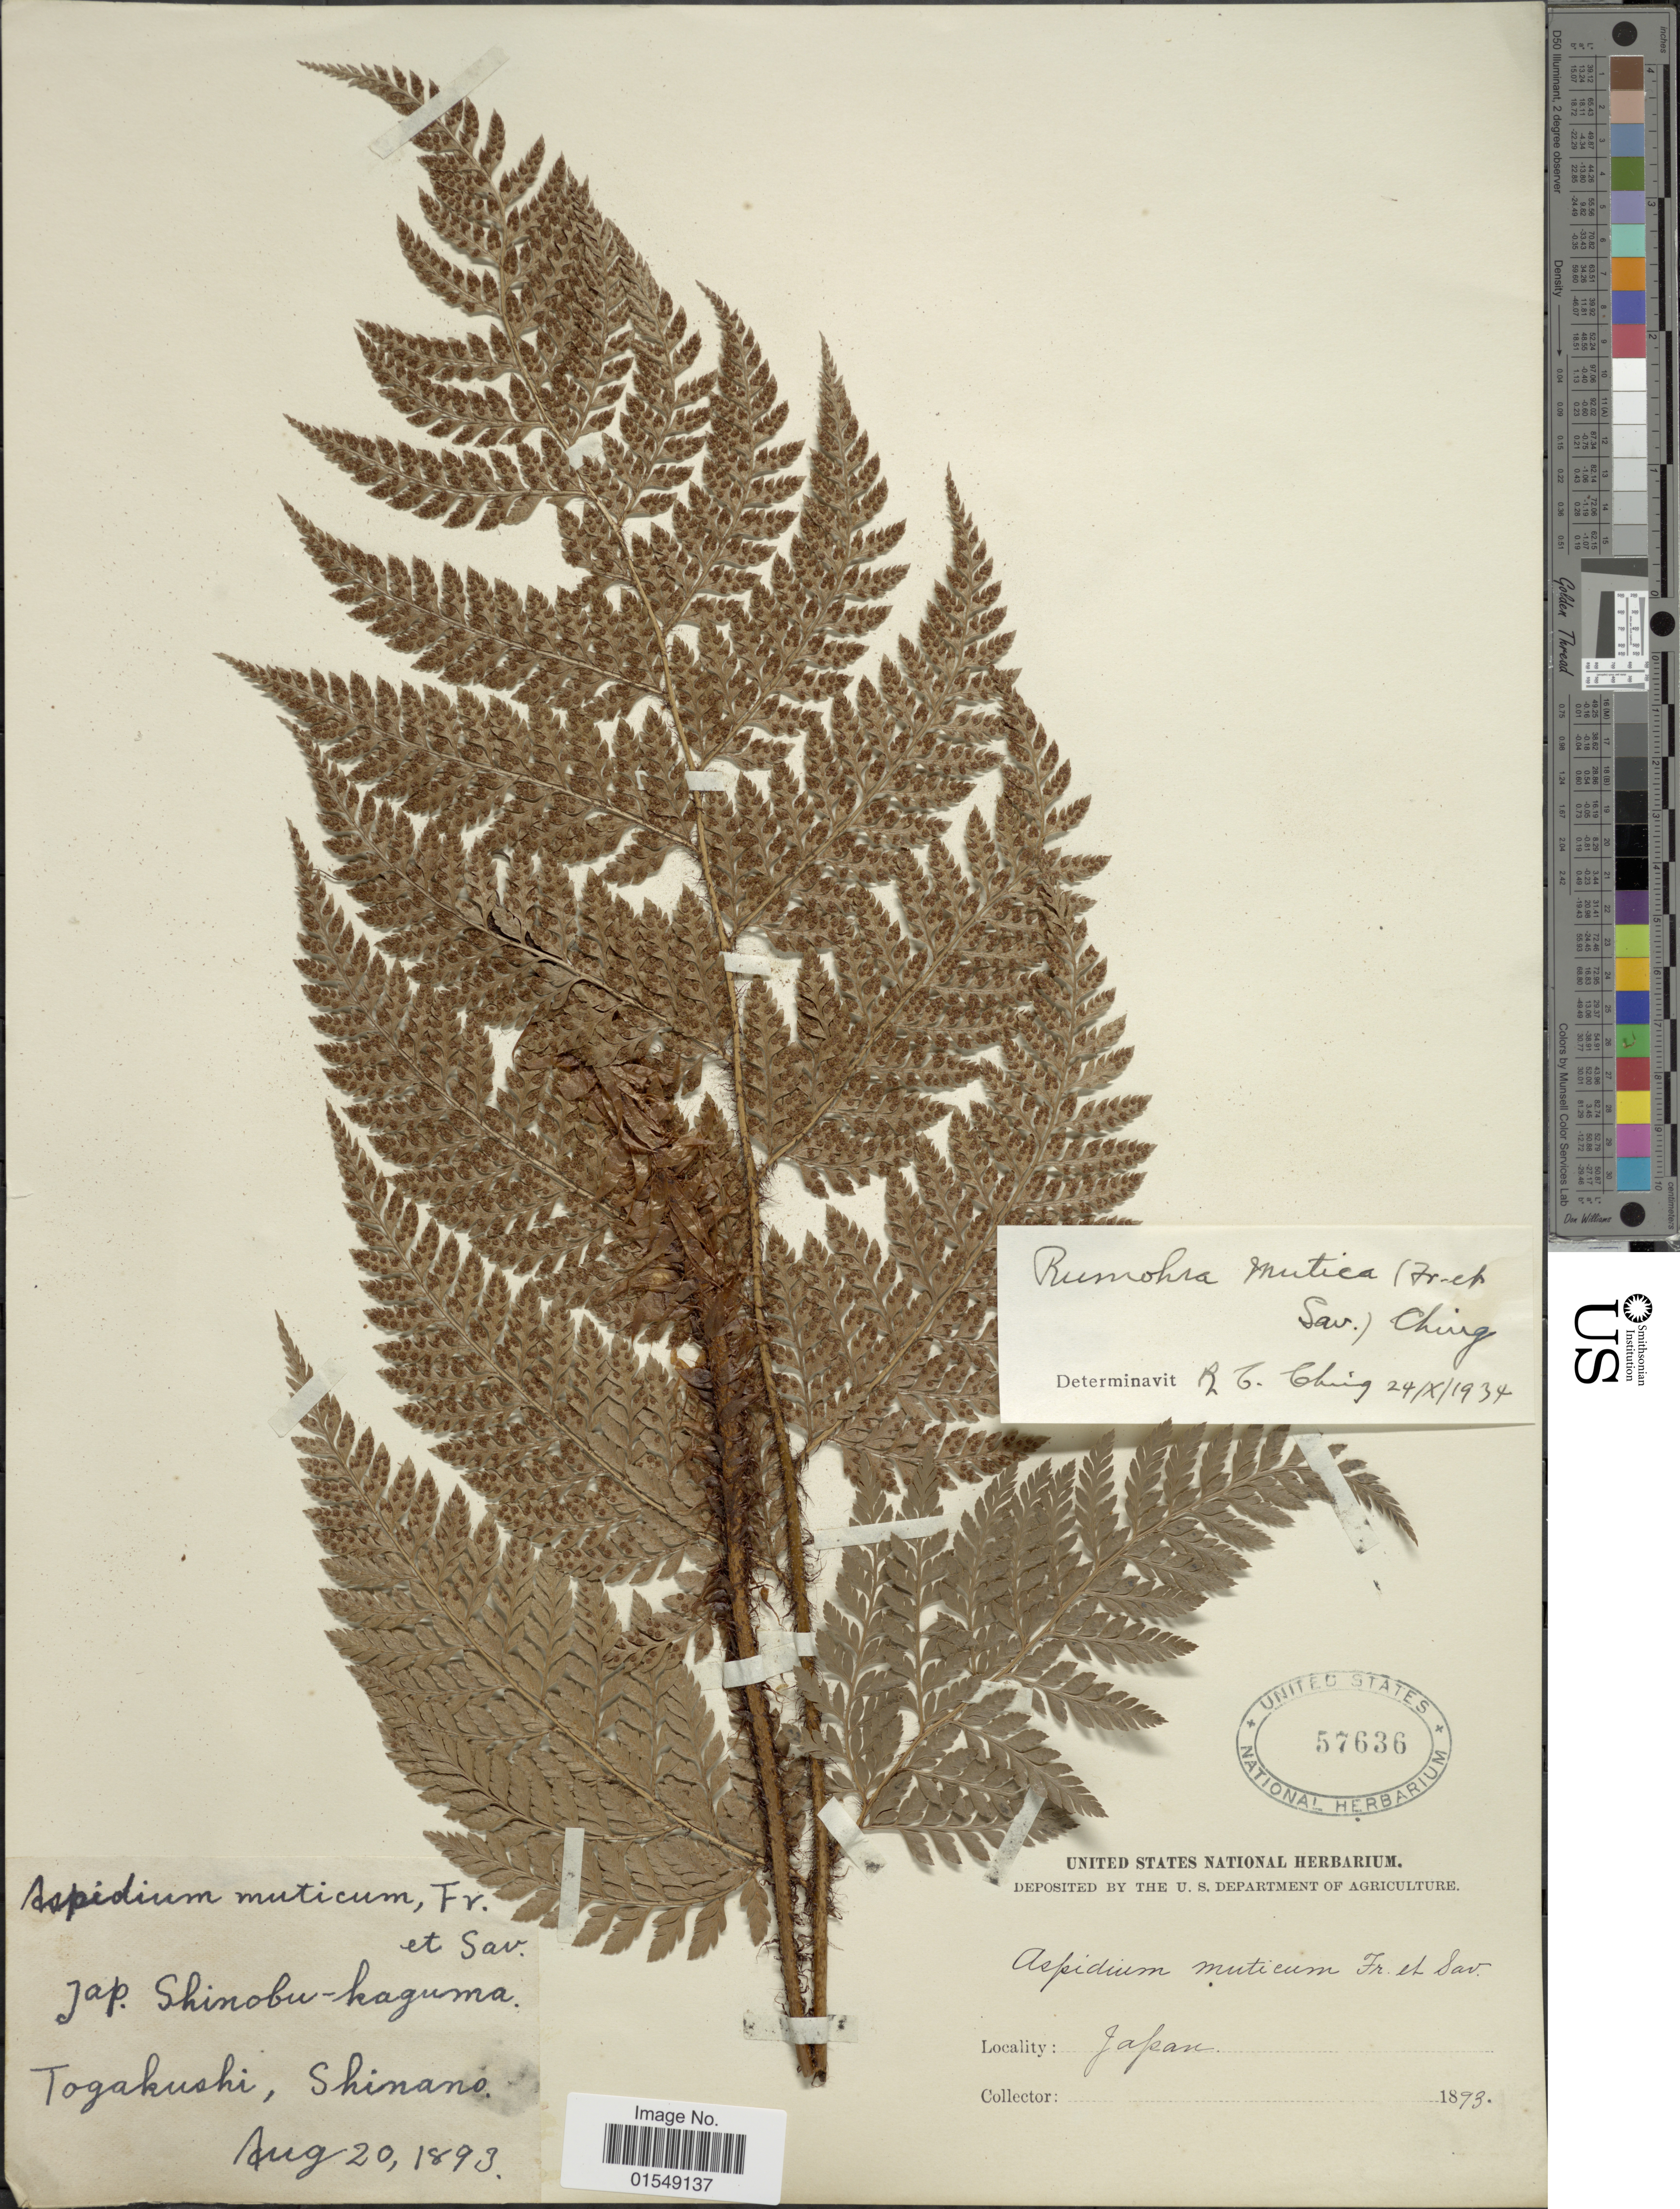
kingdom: Plantae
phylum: Tracheophyta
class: Polypodiopsida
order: Polypodiales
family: Dryopteridaceae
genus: Arachniodes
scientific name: Arachniodes mutica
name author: (Franch. & Sav.) Ohwi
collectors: T. Shinano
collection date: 1893-08-20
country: Japan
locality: Shinobu- kaguma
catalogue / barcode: US 57636